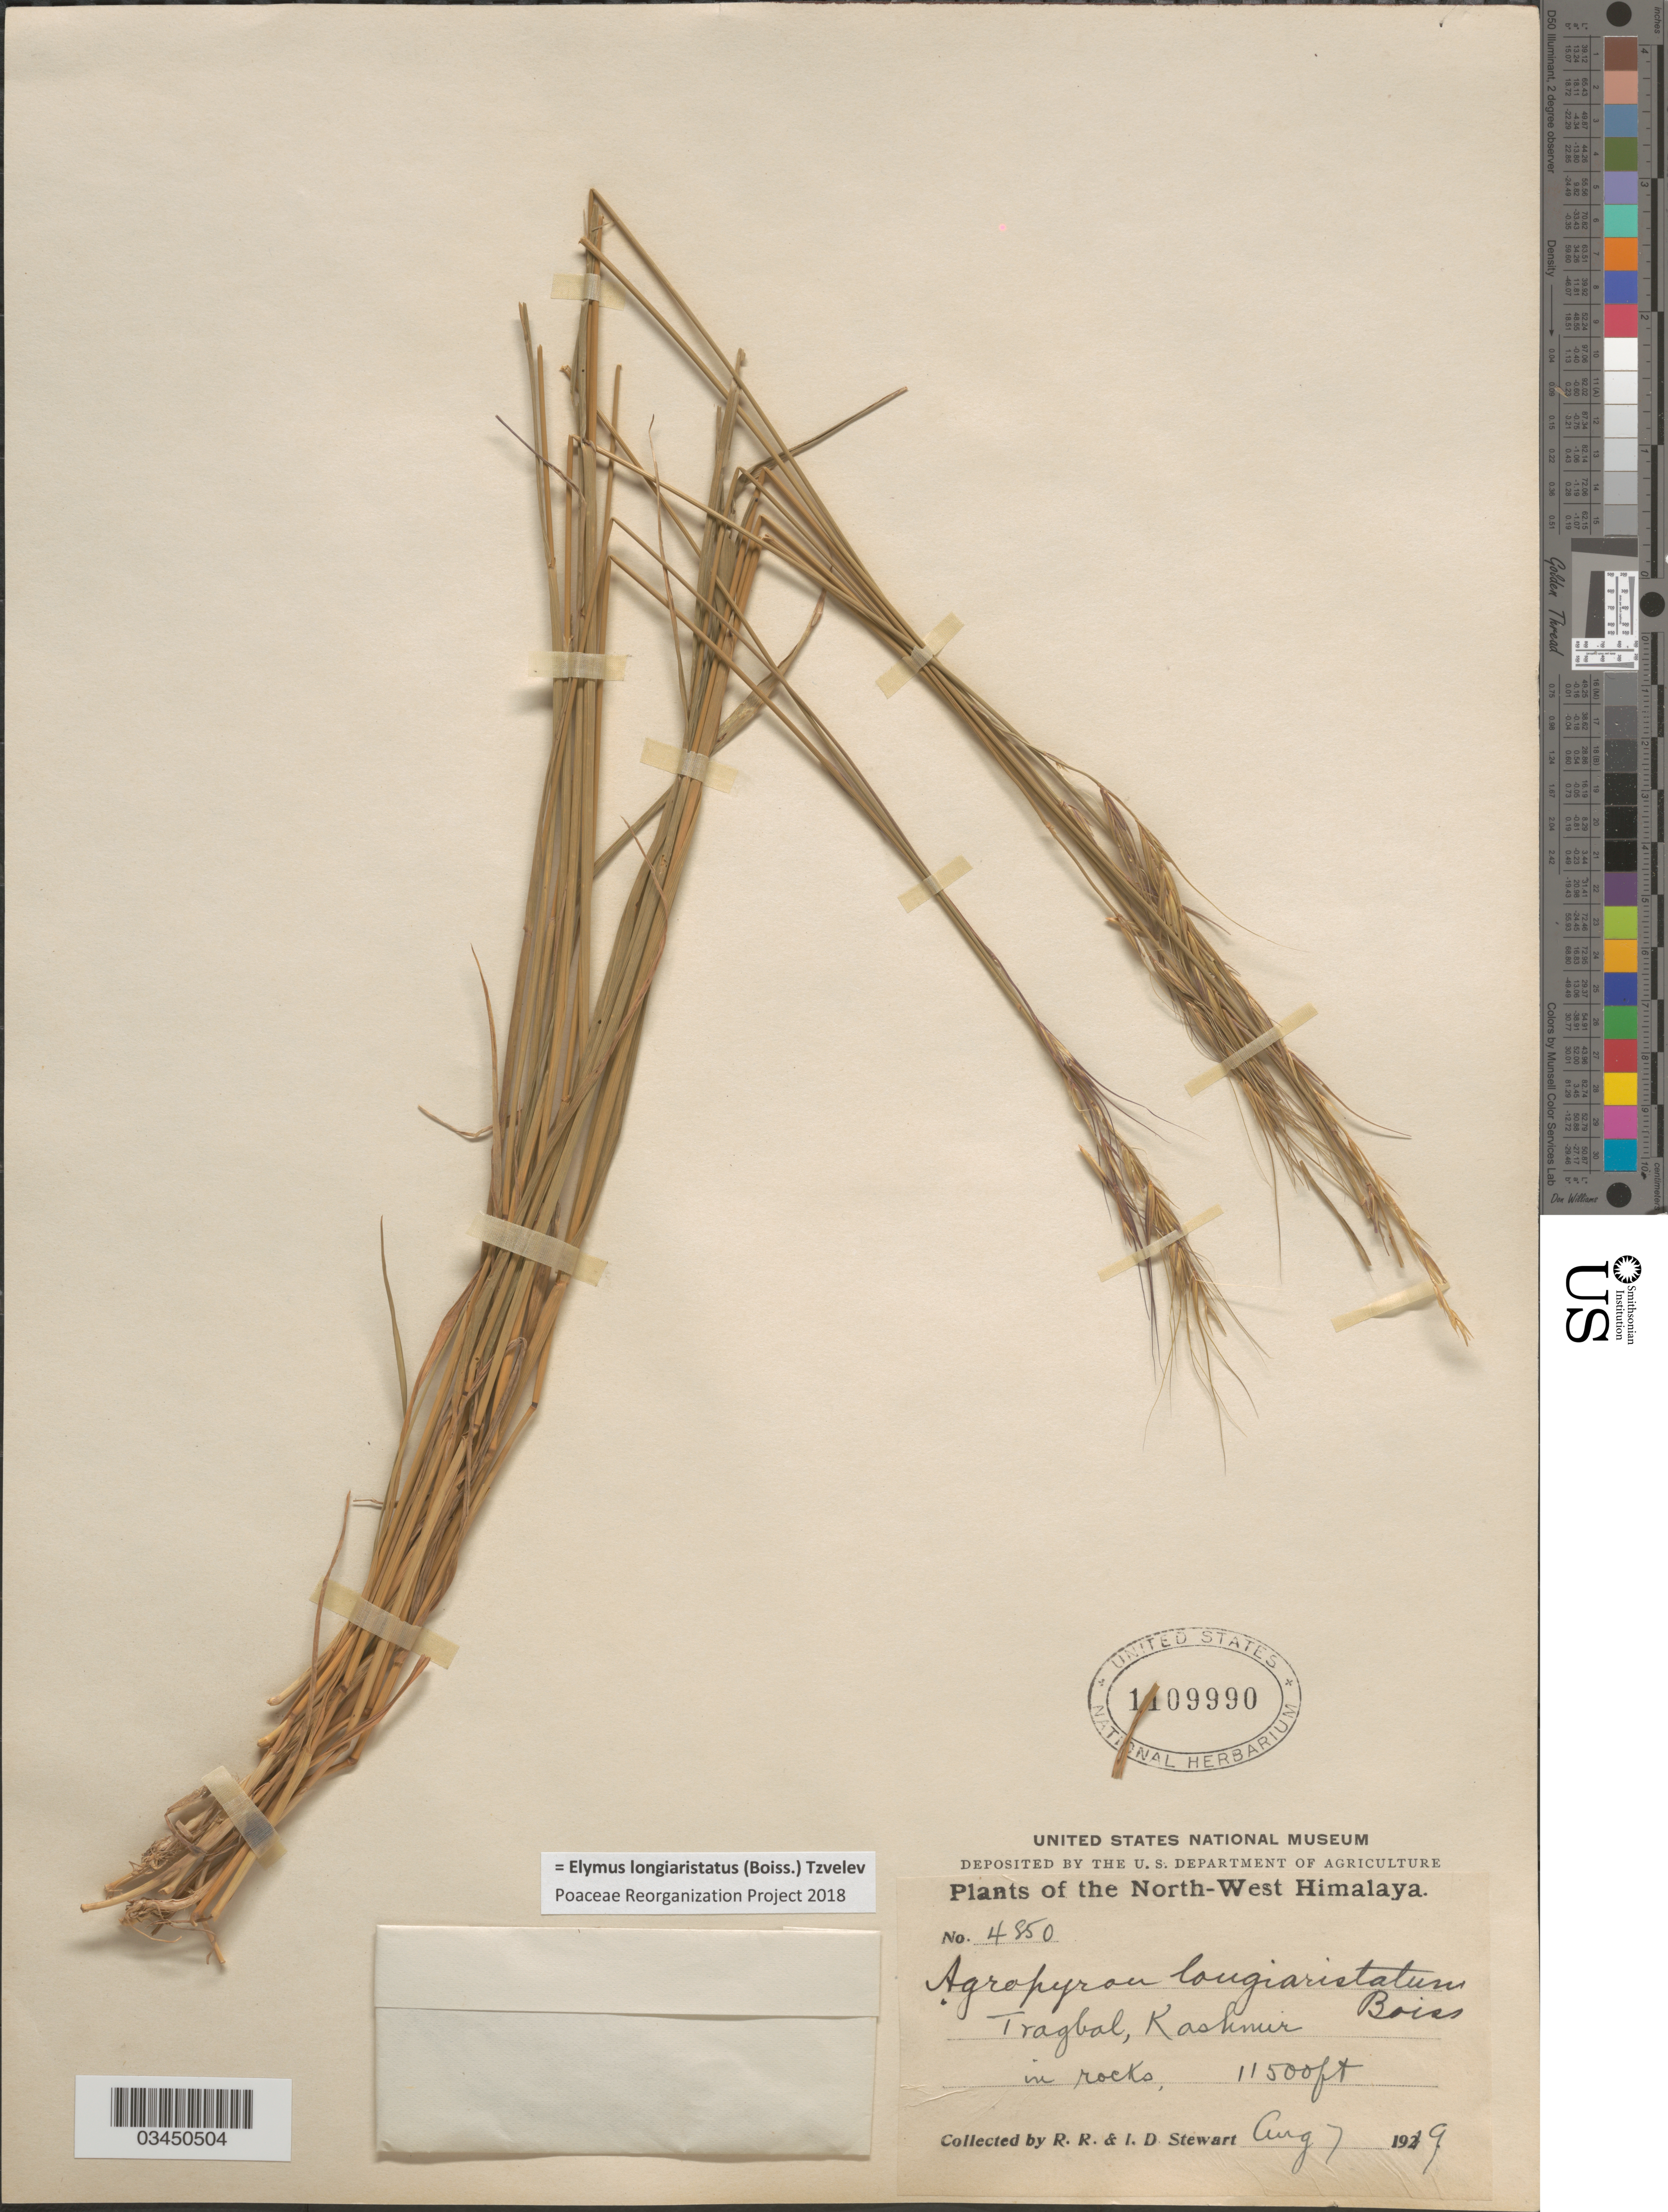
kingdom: Plantae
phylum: Tracheophyta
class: Liliopsida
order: Poales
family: Poaceae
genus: Elymus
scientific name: Elymus longiaristatus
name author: (Boiss.) Tzvelev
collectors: R. Stewart & I. Stewart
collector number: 4850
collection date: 1919-08-07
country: India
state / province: Jammu and Kashmir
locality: North-West Himalaya. Tragbal, Kashmir in rocks.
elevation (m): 3505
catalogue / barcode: US 1109990